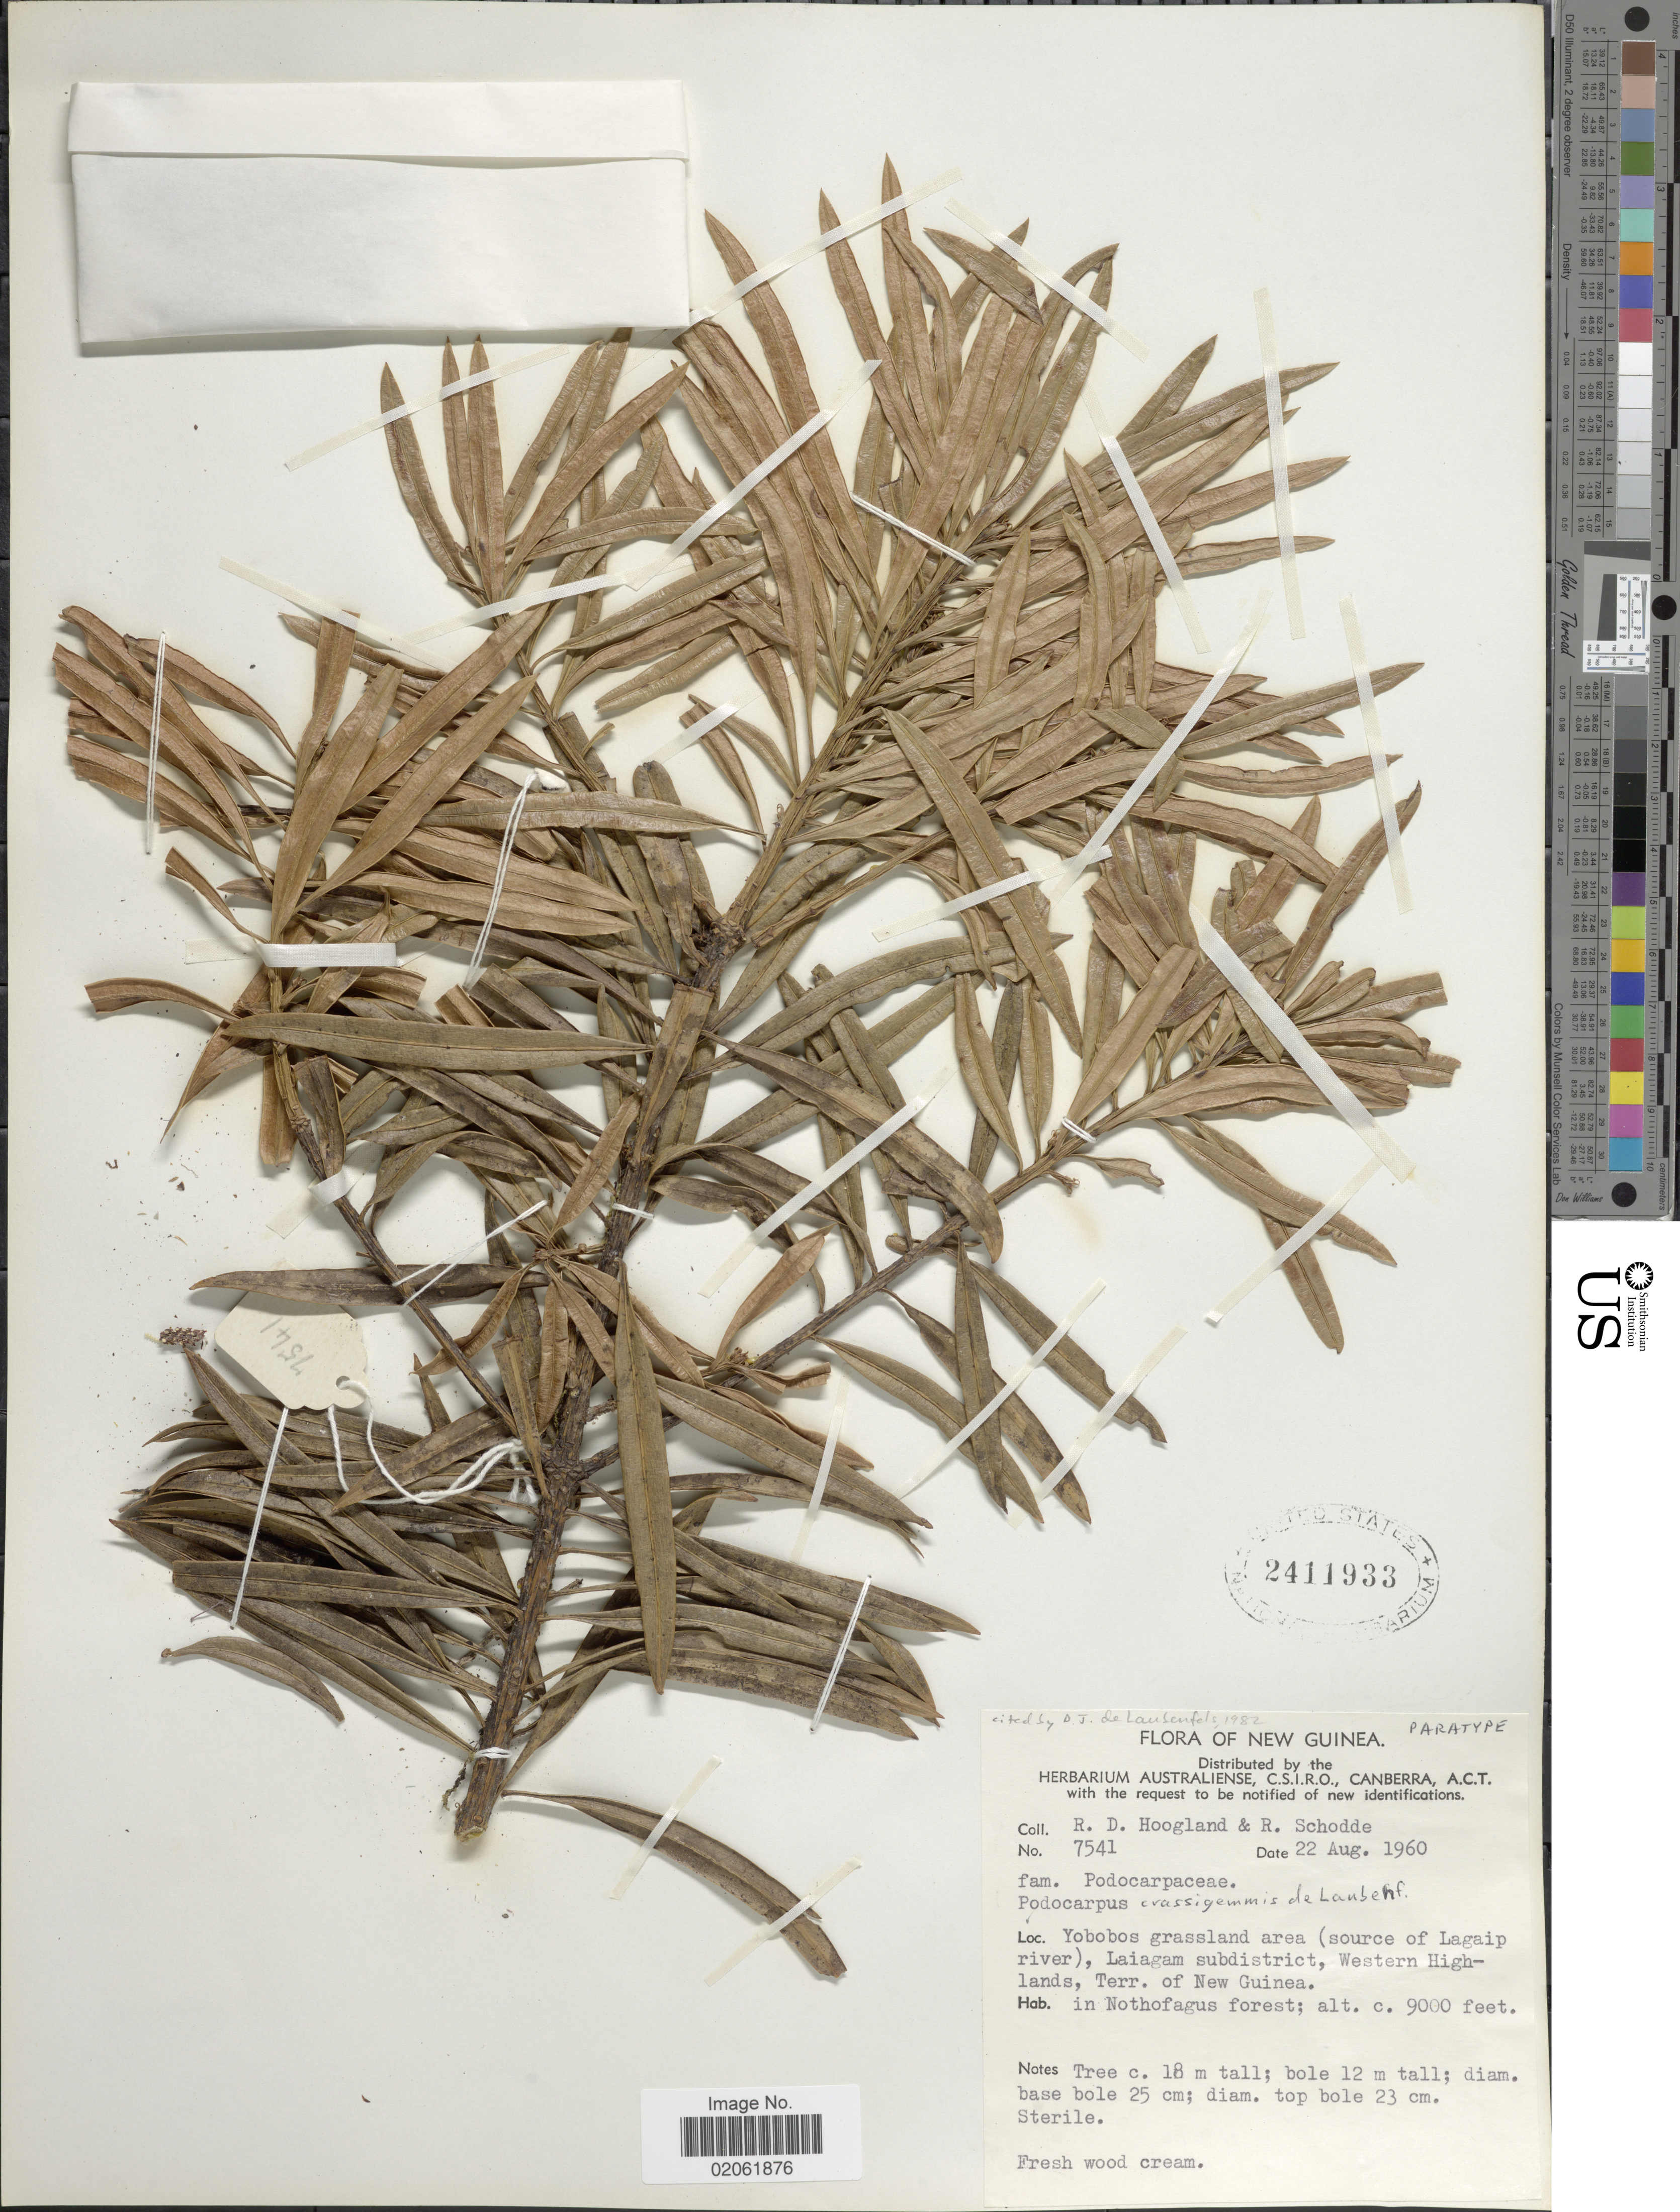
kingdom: Plantae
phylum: Tracheophyta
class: Pinopsida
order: Pinales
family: Podocarpaceae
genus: Podocarpus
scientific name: Podocarpus crassigemmis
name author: de Laub.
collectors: R. D. Hoogland & R. Schodde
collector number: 7541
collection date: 1960-08-22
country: Papua New Guinea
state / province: Western Highlands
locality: New Guinea. Yobobos grassland area (source of Lagaop river), Laiagam subdistrict, Western Highlands, terr. of New Guinea.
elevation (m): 2743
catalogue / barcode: US 2411933